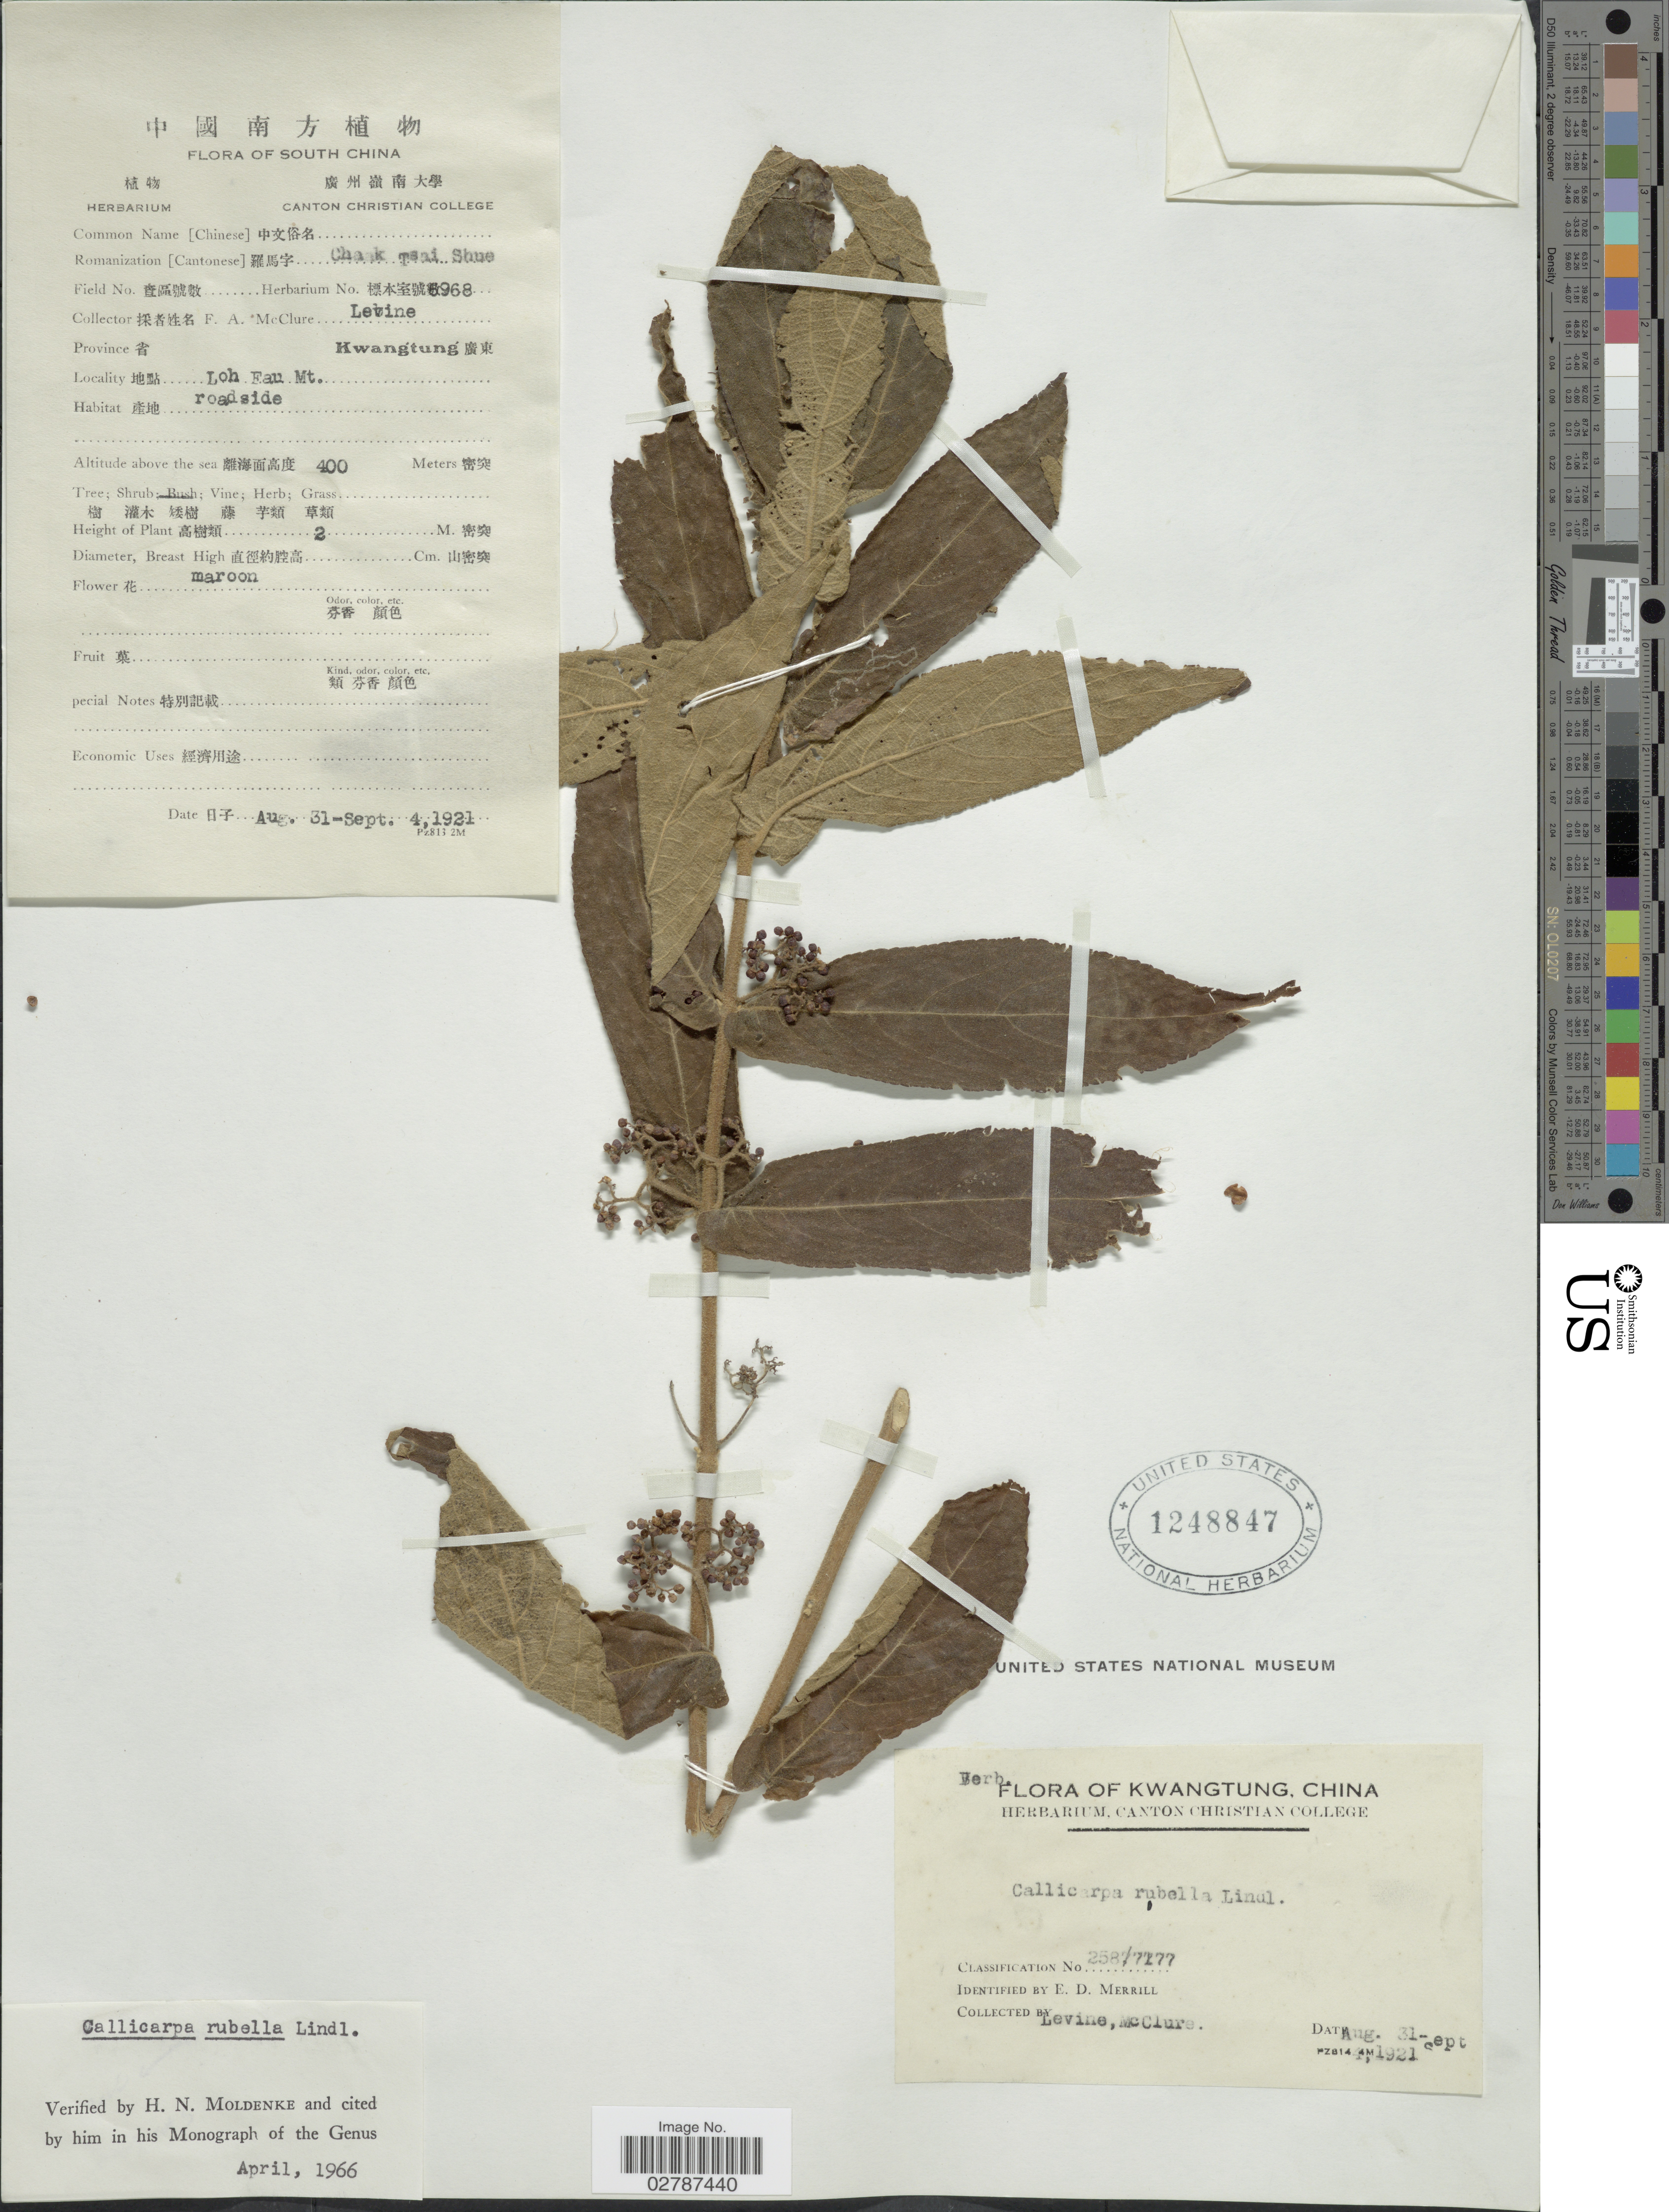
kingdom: Plantae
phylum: Tracheophyta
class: Magnoliopsida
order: Lamiales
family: Lamiaceae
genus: Callicarpa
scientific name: Callicarpa rubella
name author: Lindl.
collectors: L. McClure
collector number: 258/7177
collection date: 1921-08-31/1921-09-04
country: China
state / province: Guangdong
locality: South China. Kwangtung. Loh Fau Mt.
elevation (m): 400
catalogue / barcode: US 1248847